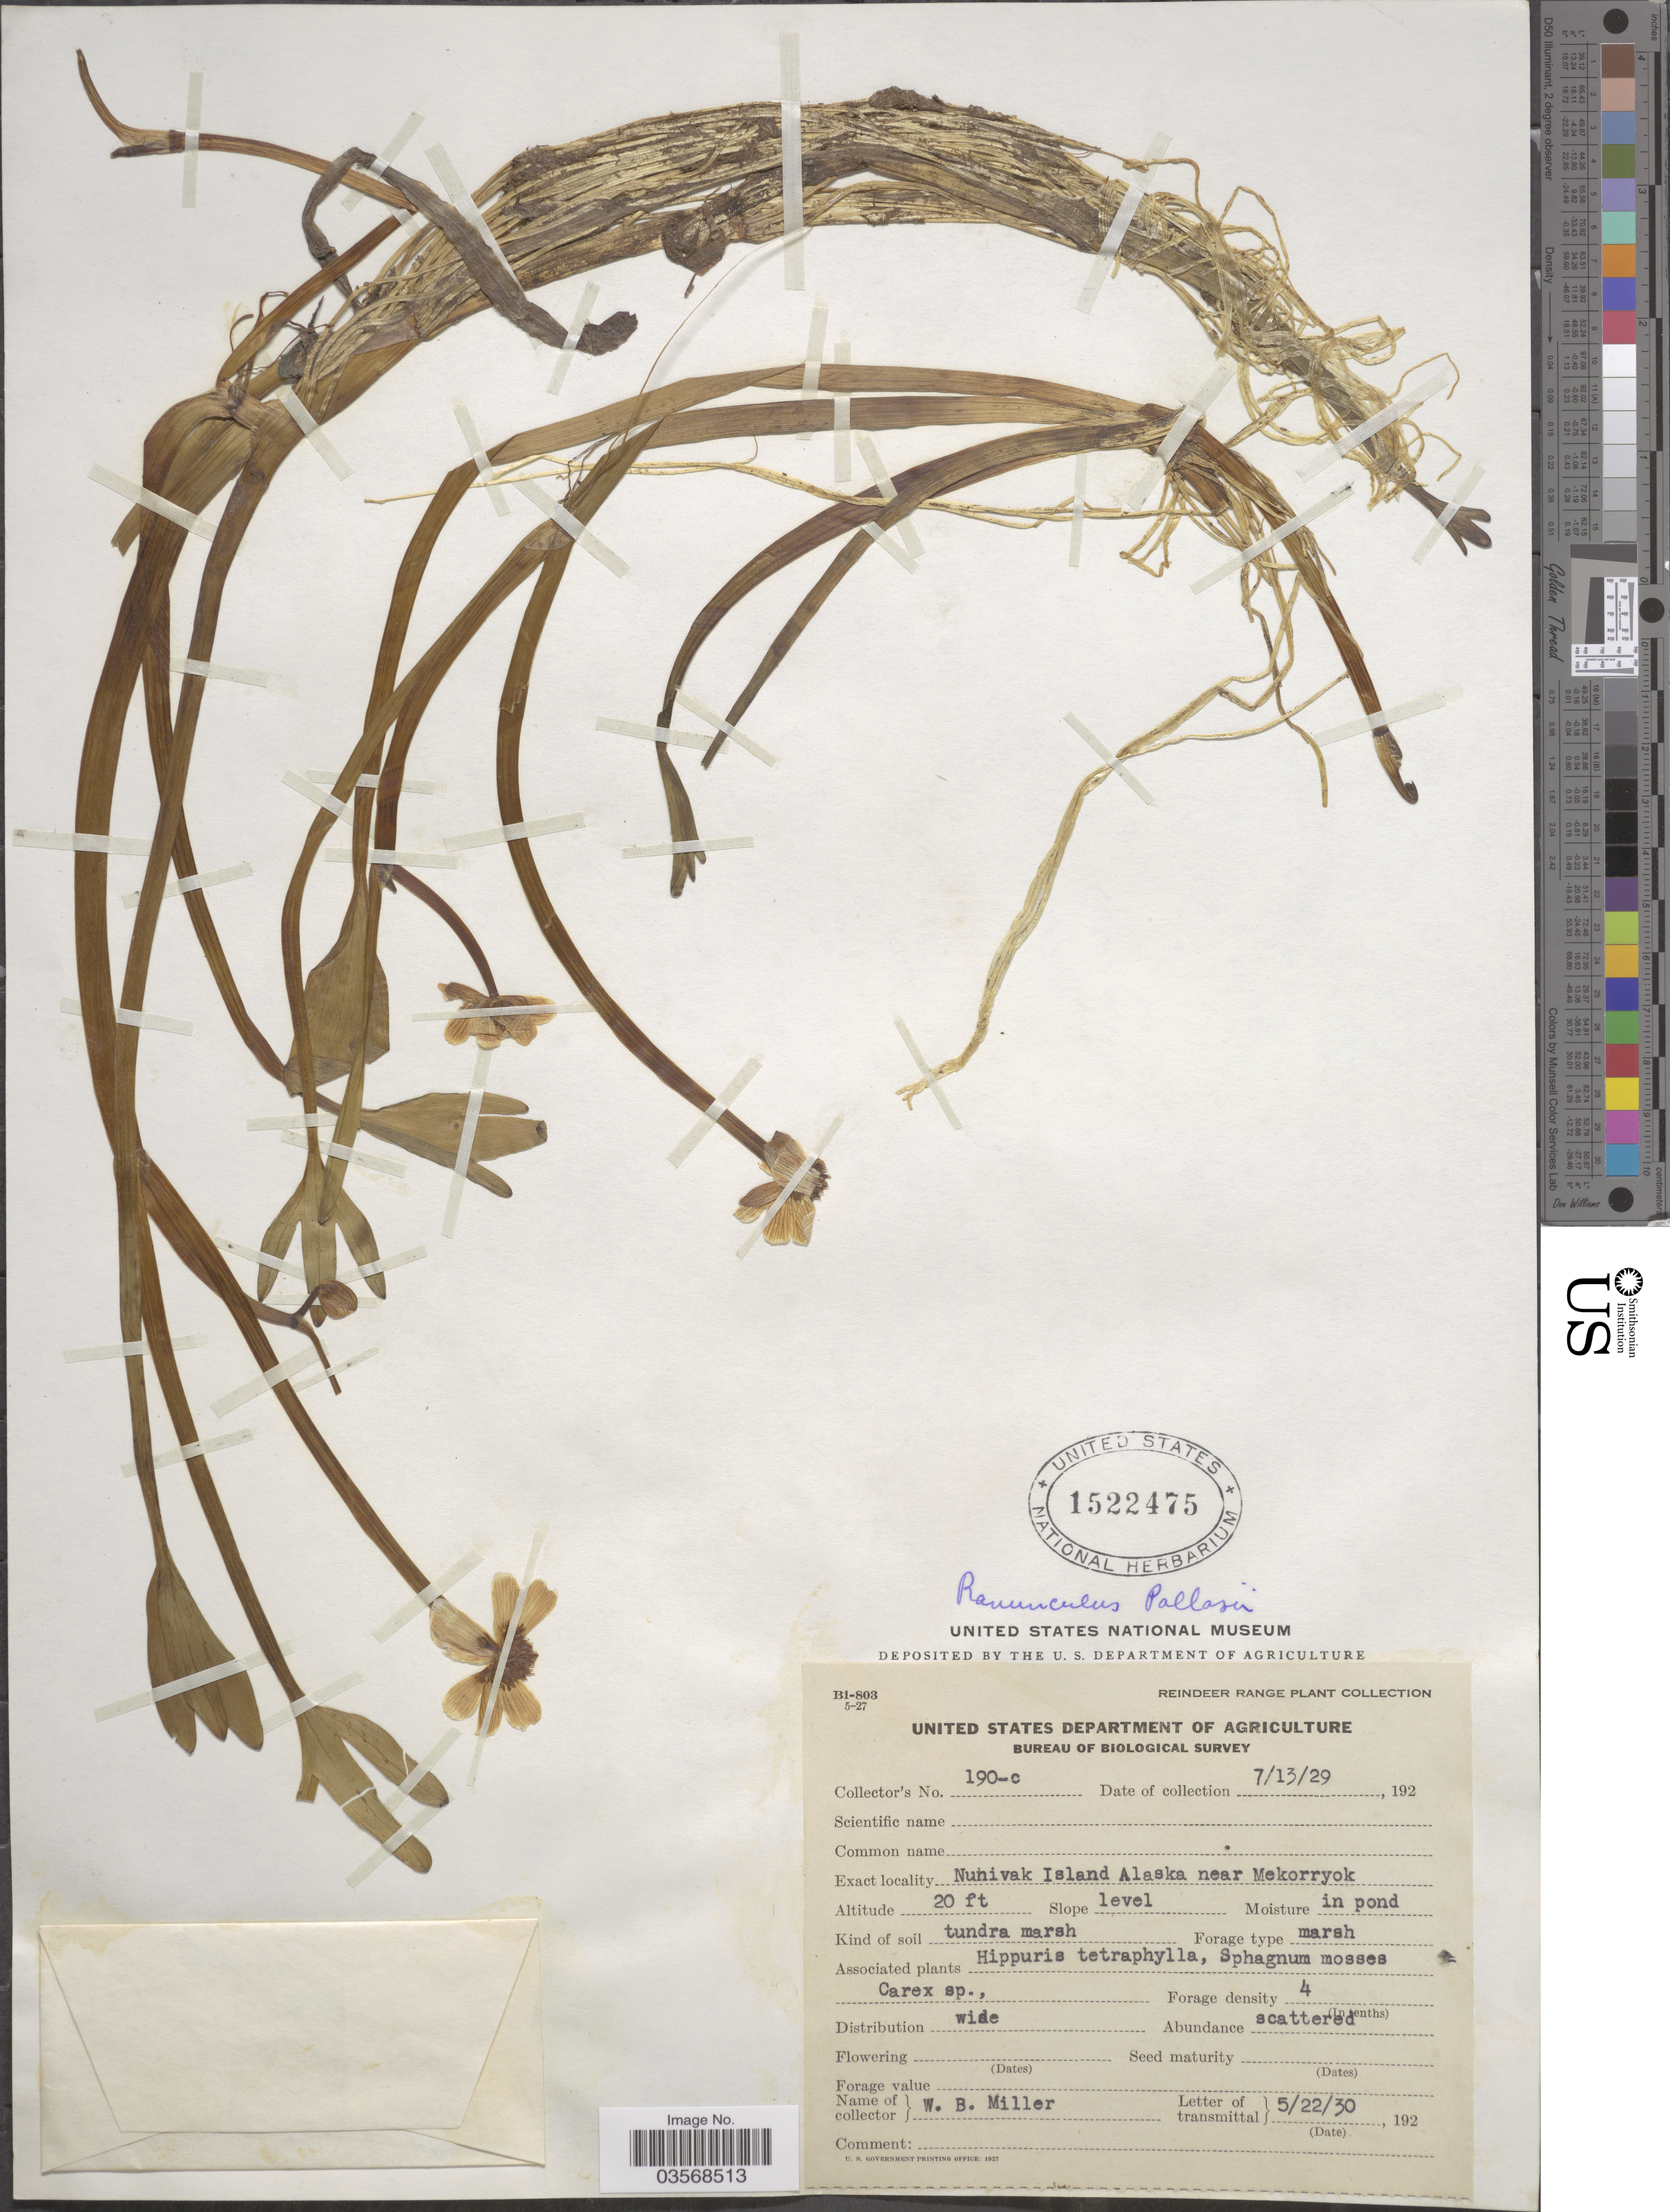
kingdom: Plantae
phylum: Tracheophyta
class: Magnoliopsida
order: Ranunculales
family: Ranunculaceae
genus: Ranunculus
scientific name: Ranunculus pallasii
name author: Schltdl.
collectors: W. Miller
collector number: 190-c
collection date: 1929-07-13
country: United States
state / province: Alaska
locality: Nunivak Island Alaska near Mekorryok.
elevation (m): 6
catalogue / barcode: US 1522475